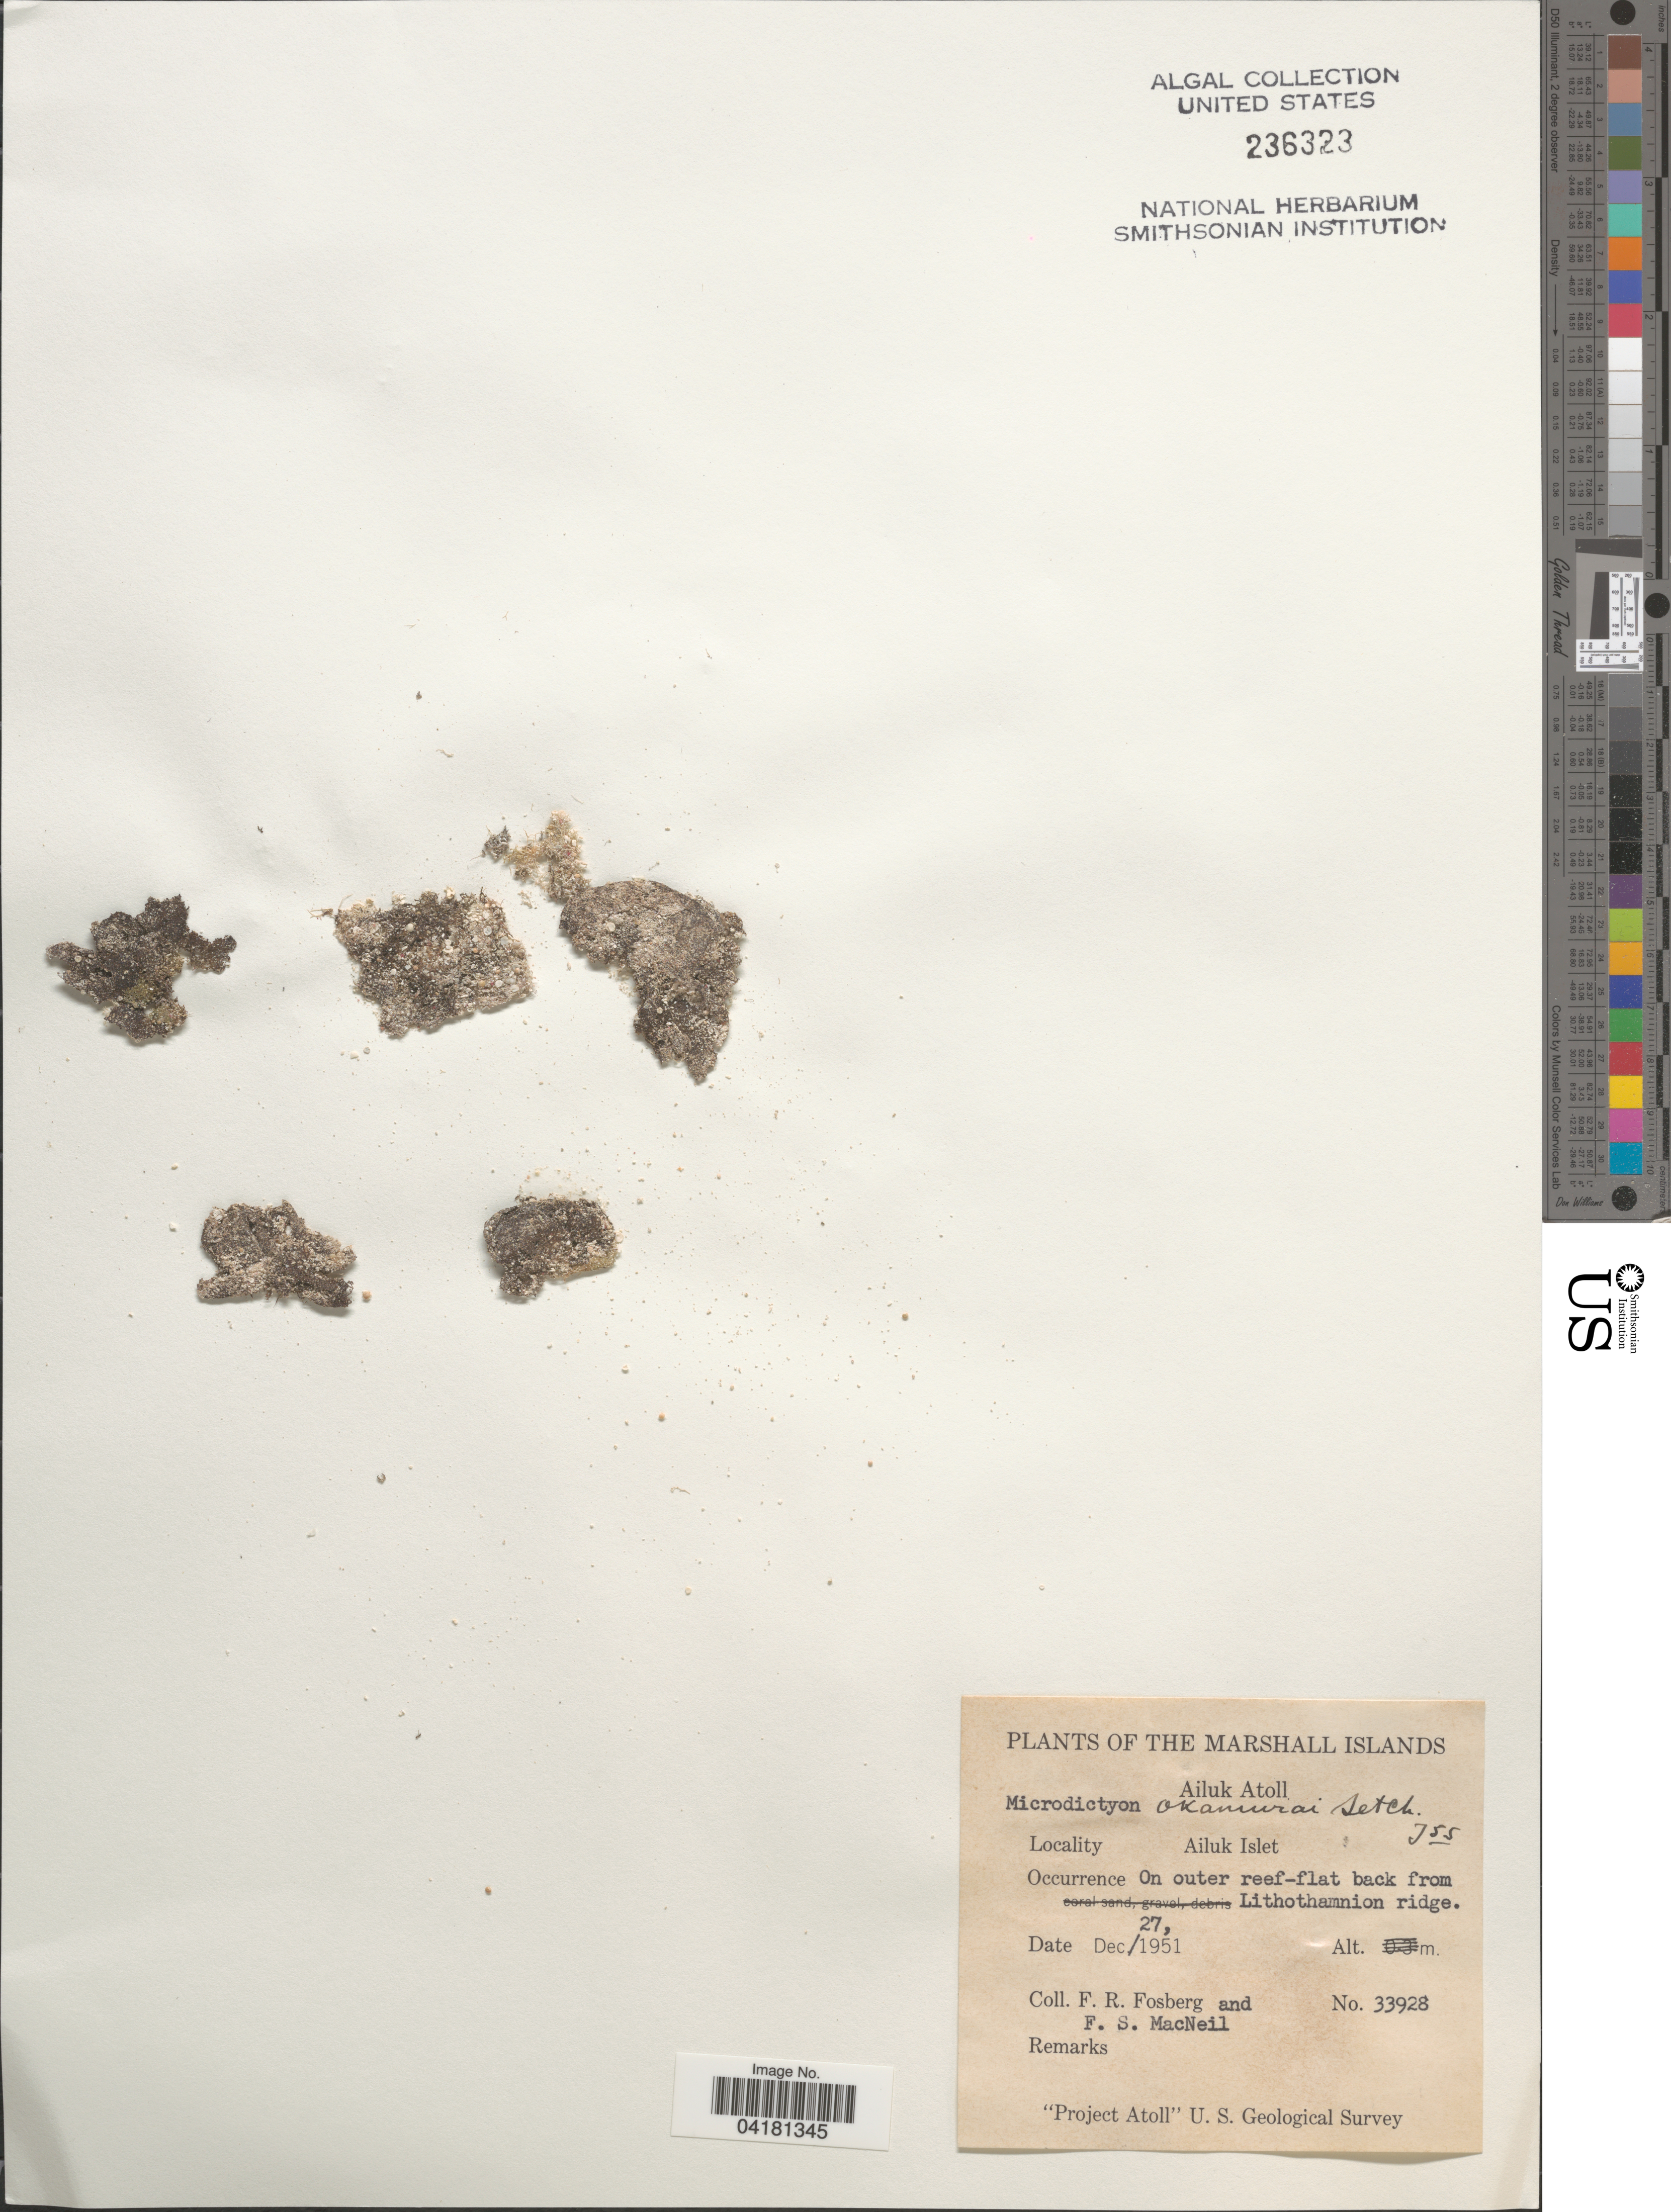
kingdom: Plantae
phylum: Chlorophyta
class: Ulvophyceae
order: Cladophorales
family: Anadyomenaceae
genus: Microdictyon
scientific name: Microdictyon okamurae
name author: Setch.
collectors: F. R. Fosberg & F. Macneil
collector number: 33928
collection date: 1951-12-27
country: Marshall Islands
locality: Ailuk Atoll. Ailuk Islet. "Project Atoll", U. S. Geological Survey.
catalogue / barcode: US 236323